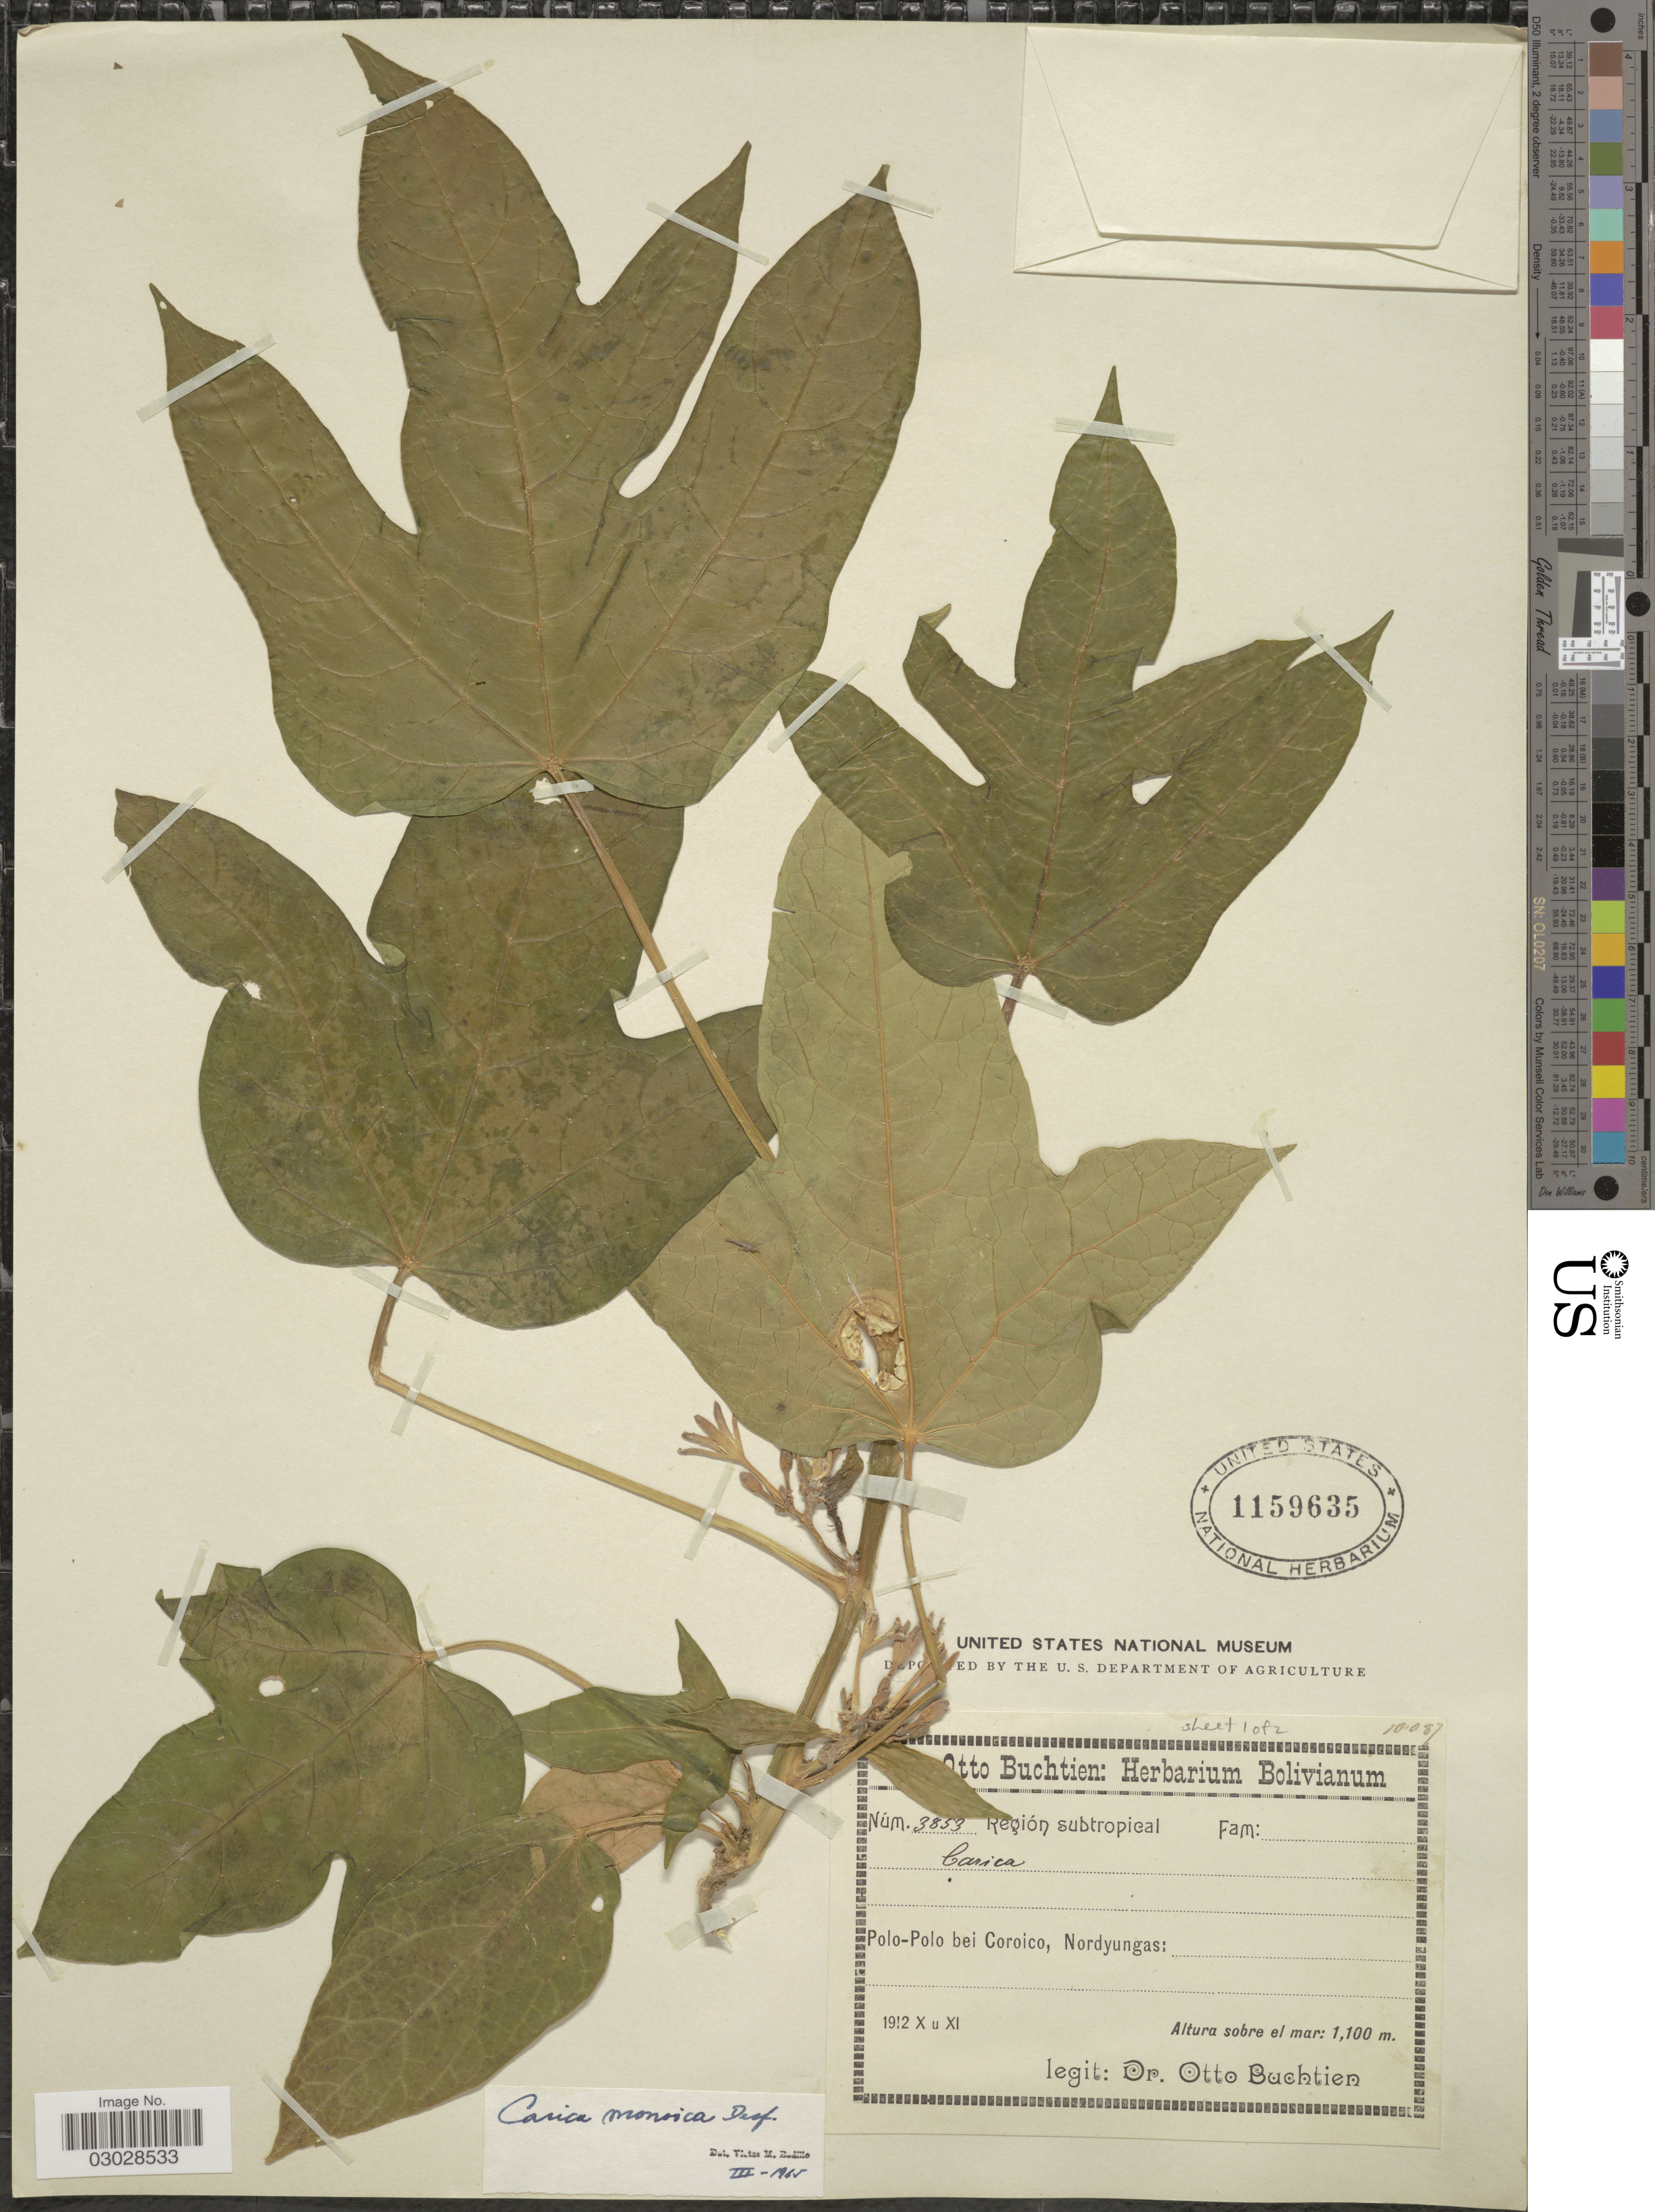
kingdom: Plantae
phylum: Tracheophyta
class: Magnoliopsida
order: Brassicales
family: Caricaceae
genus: Vasconcellea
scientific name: Vasconcellea monoica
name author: (Desf.) A. DC.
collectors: O. Buchtien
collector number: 3853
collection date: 1912-10/1912-11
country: Bolivia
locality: Región subtropical, Polo-Polo bei Coroico, Nordyungas.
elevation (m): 1100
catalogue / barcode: US 1159635